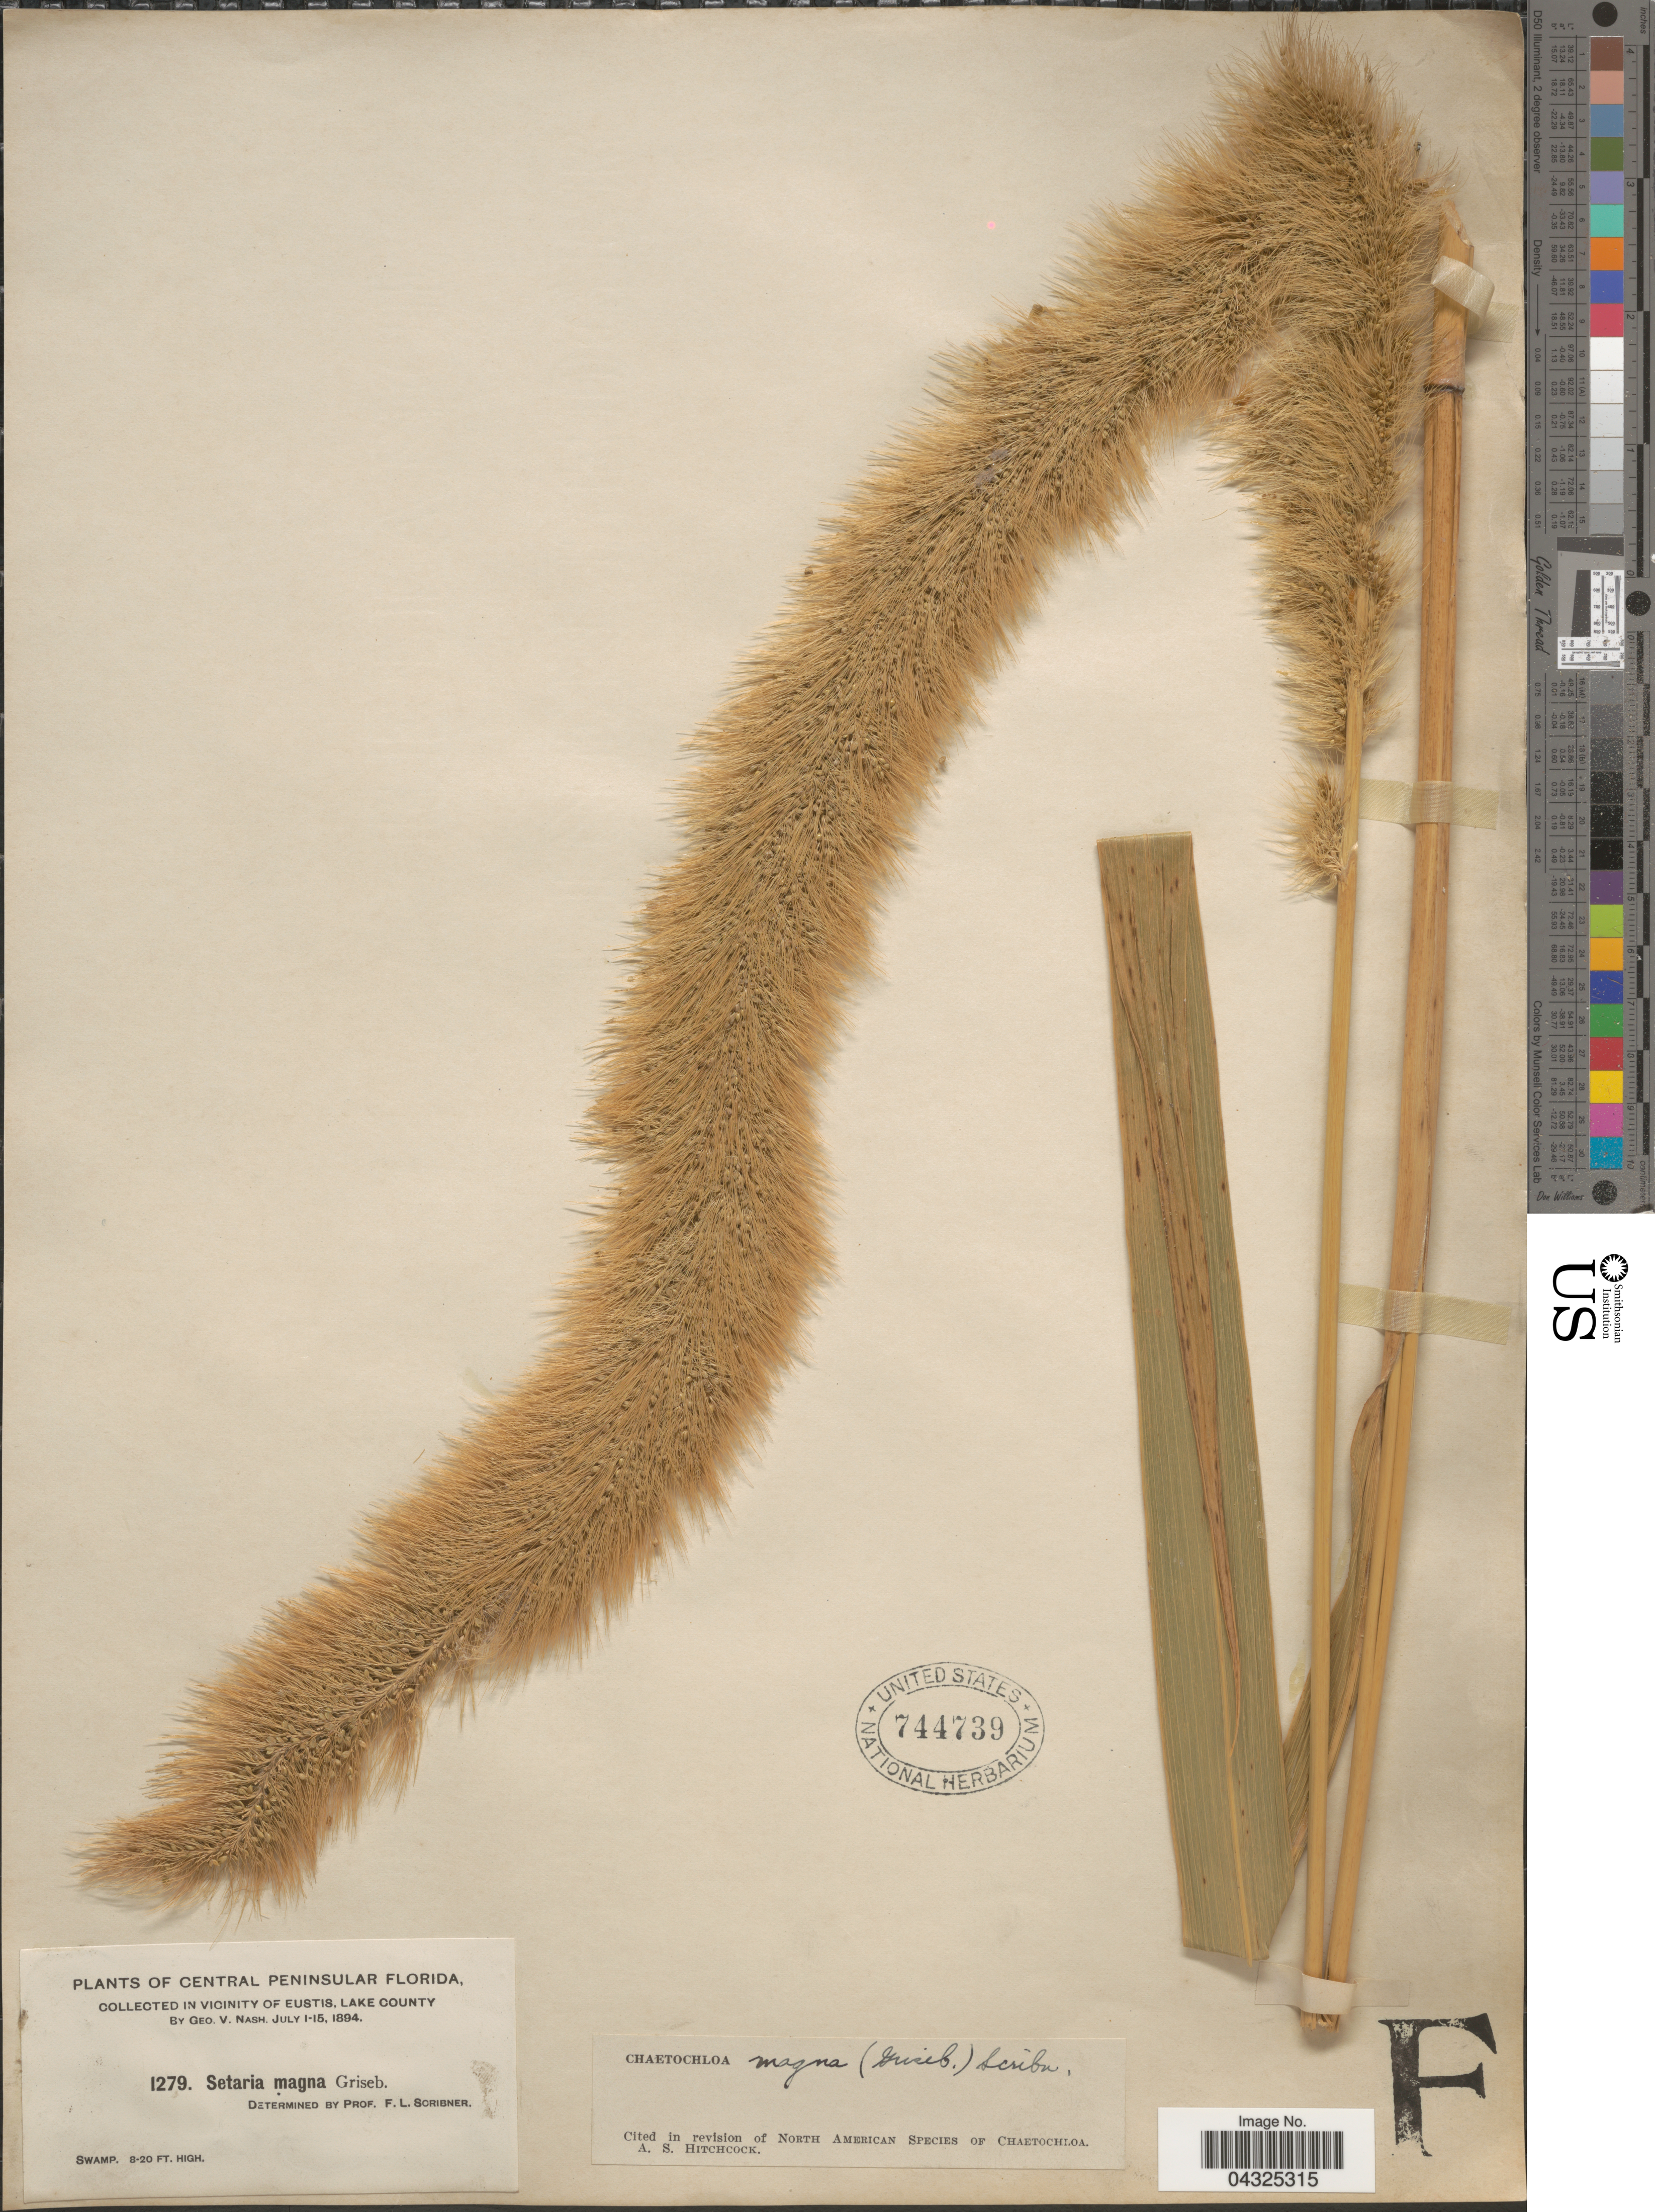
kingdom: Plantae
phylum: Tracheophyta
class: Liliopsida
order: Poales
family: Poaceae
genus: Setaria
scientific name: Setaria magna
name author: Griseb.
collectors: G. V. Nash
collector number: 1279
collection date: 1894-07-01/1894-07-15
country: United States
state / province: Florida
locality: Central Peninsular Florida. In vicinity of Eustis, Lake County.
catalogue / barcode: US 744739